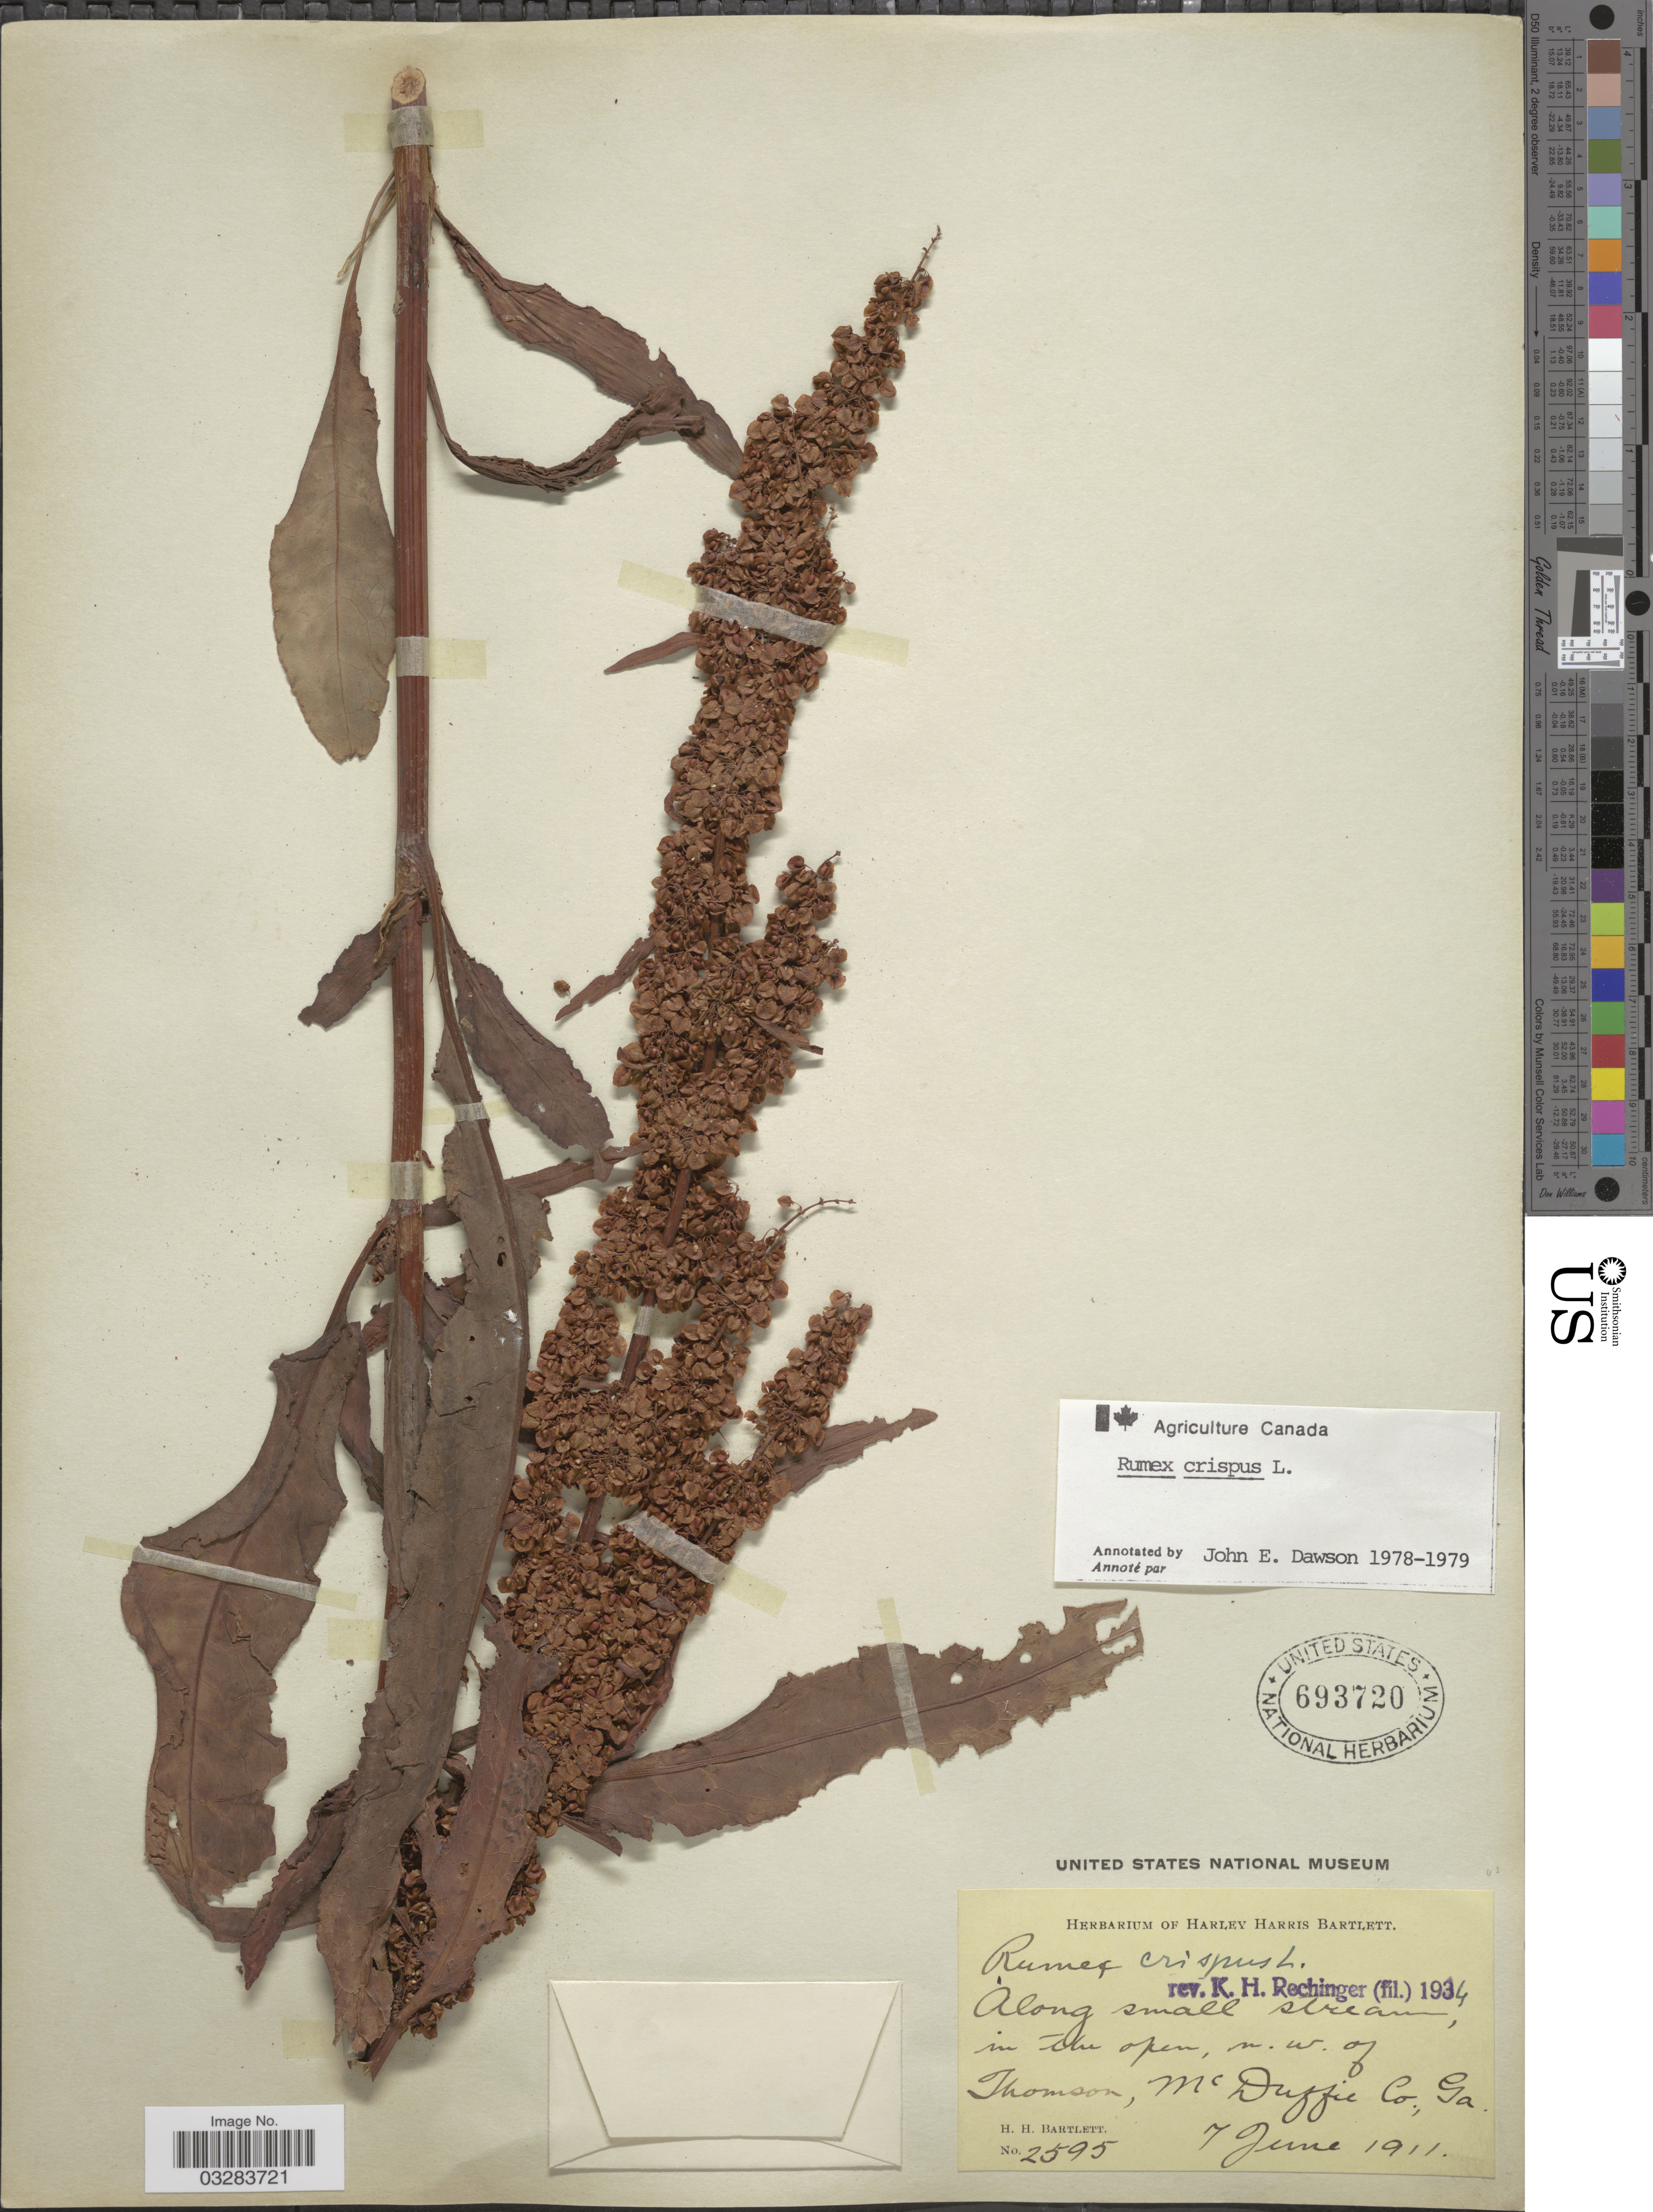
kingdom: Plantae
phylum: Tracheophyta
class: Magnoliopsida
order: Caryophyllales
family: Polygonaceae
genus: Rumex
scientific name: Rumex crispus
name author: L.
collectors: H. H. Bartlett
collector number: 2595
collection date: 1911-06-07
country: United States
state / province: Georgia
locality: Along small stream, in the open, n.w. of Thomson, McDuffie Co.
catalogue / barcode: US 693720